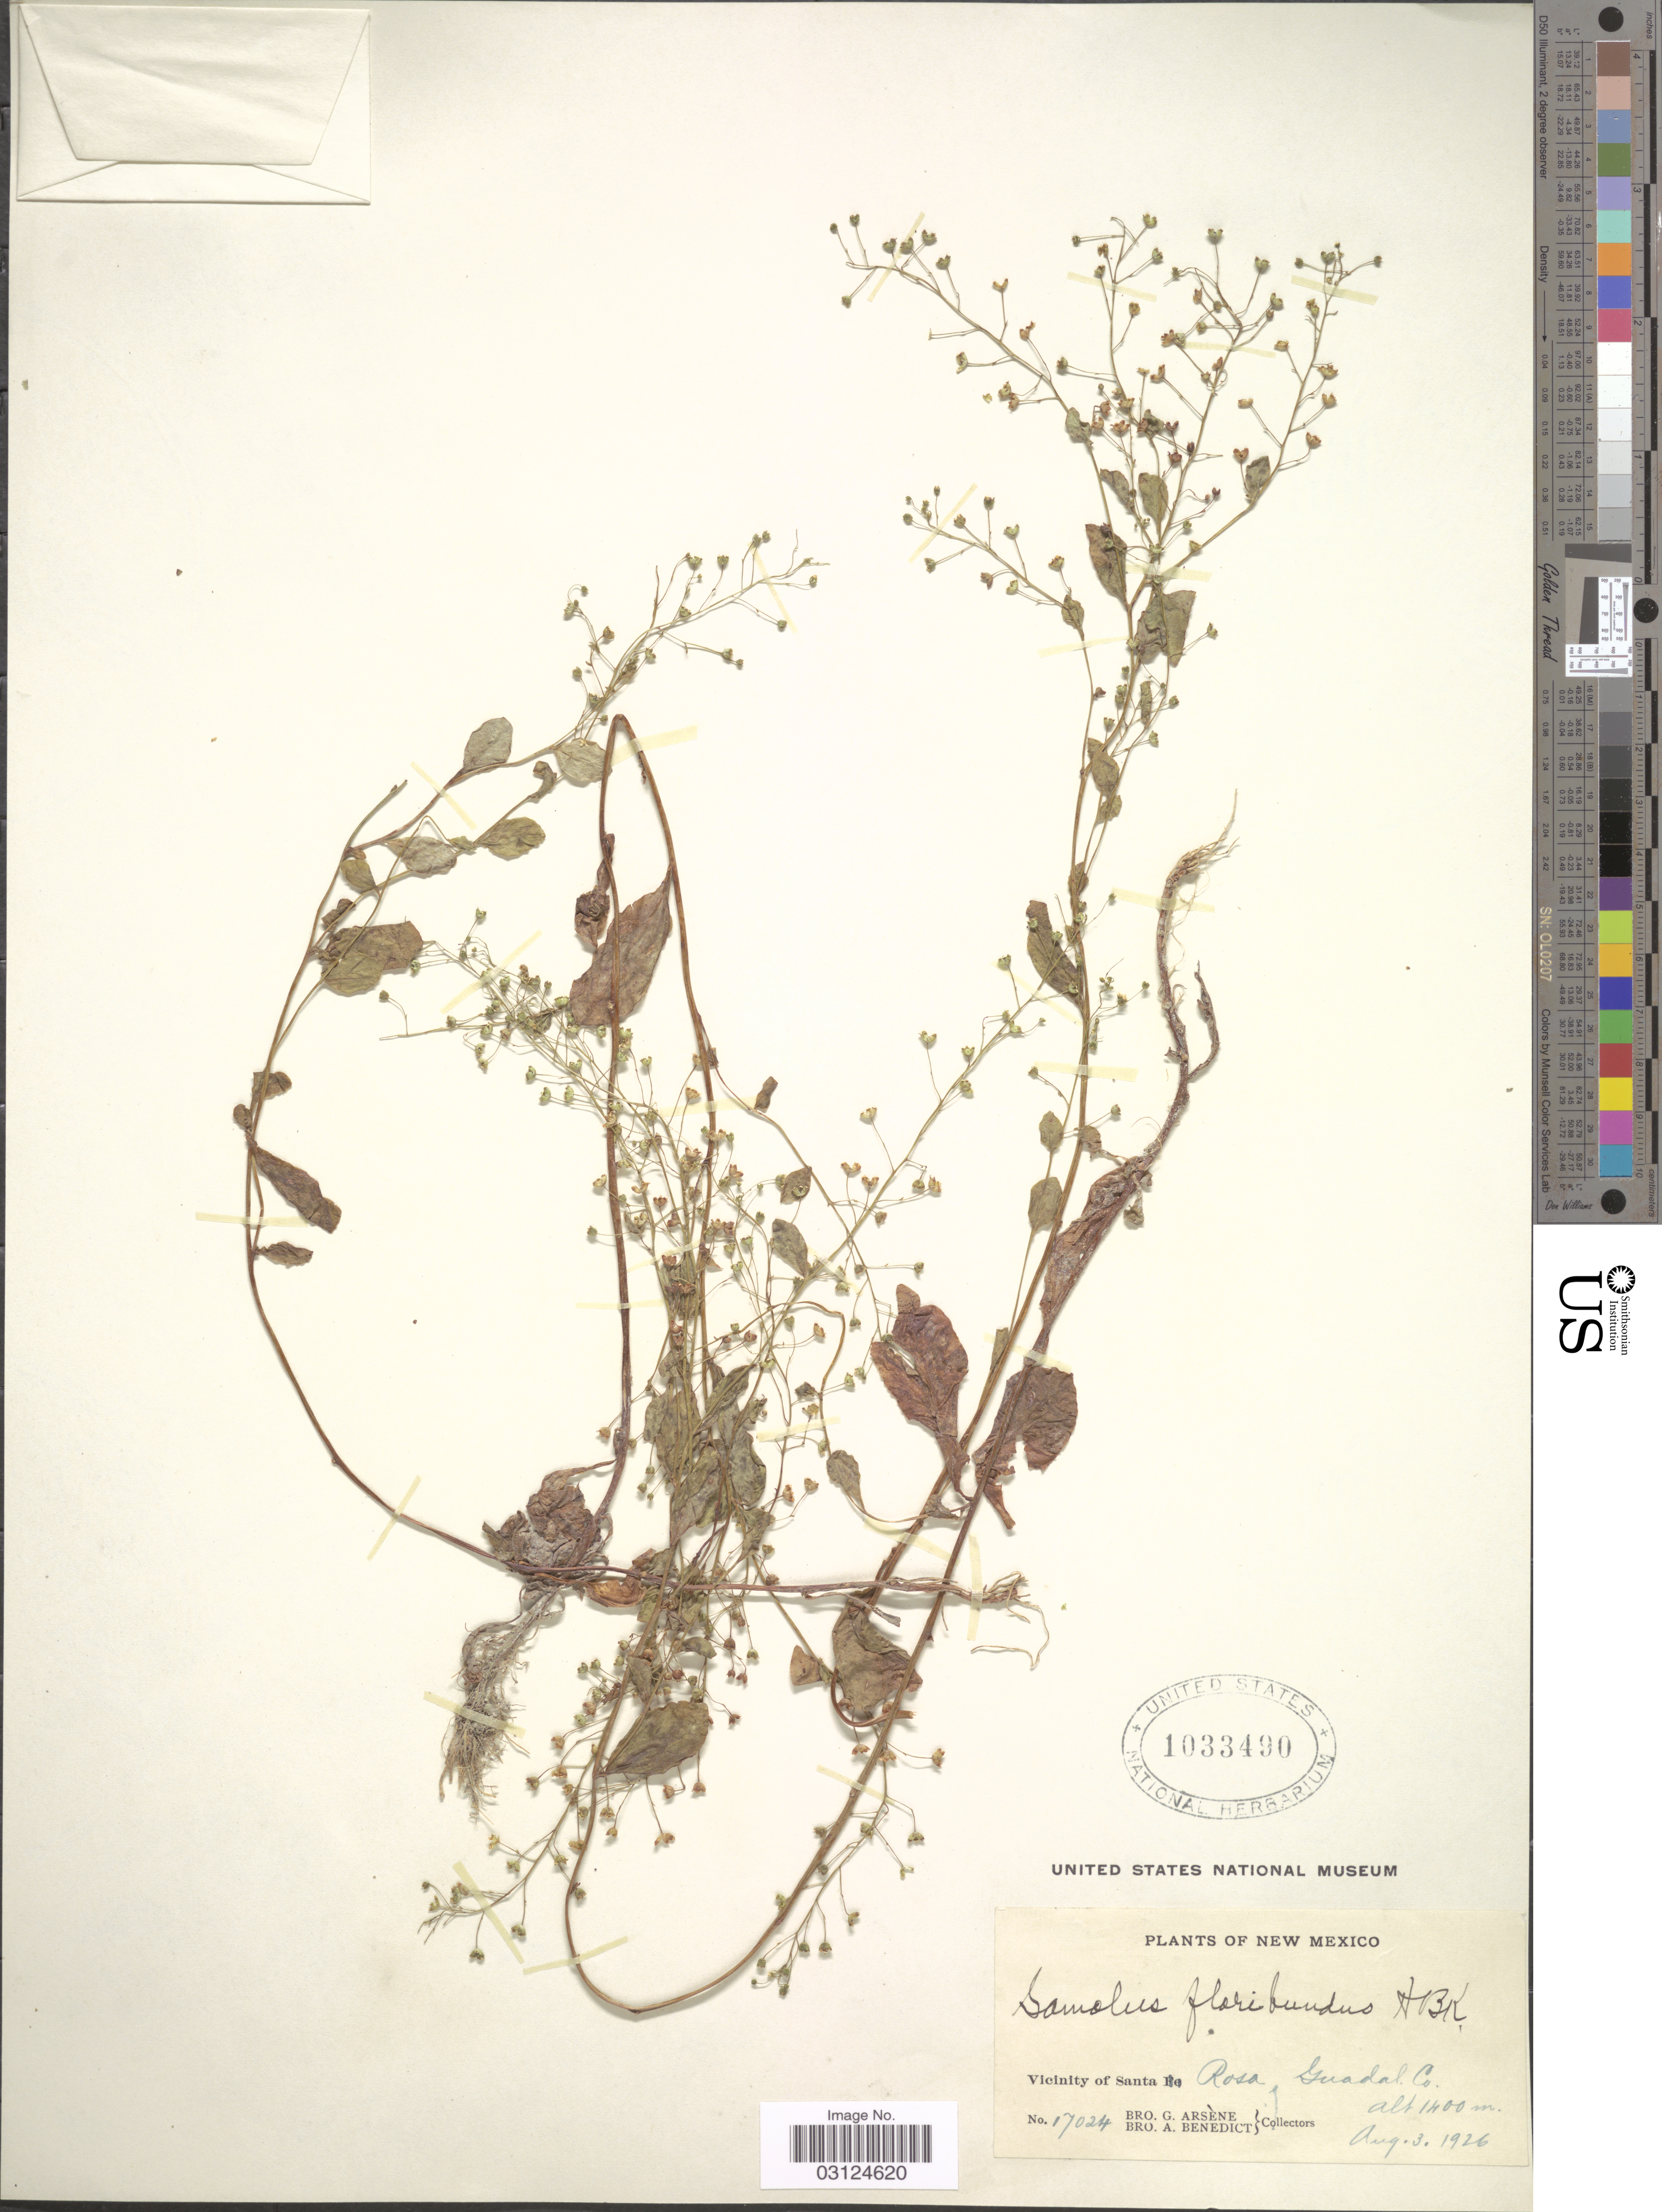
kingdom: Plantae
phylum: Tracheophyta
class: Magnoliopsida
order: Ericales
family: Primulaceae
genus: Samolus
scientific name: Samolus parviflorus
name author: Raf.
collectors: Bro. G. Arsène & Bro. Benedict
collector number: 17024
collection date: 1926-08-03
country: United States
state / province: New Mexico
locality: Vicinity of Santa Rosa, Guadal Co.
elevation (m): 1400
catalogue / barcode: US 1033490